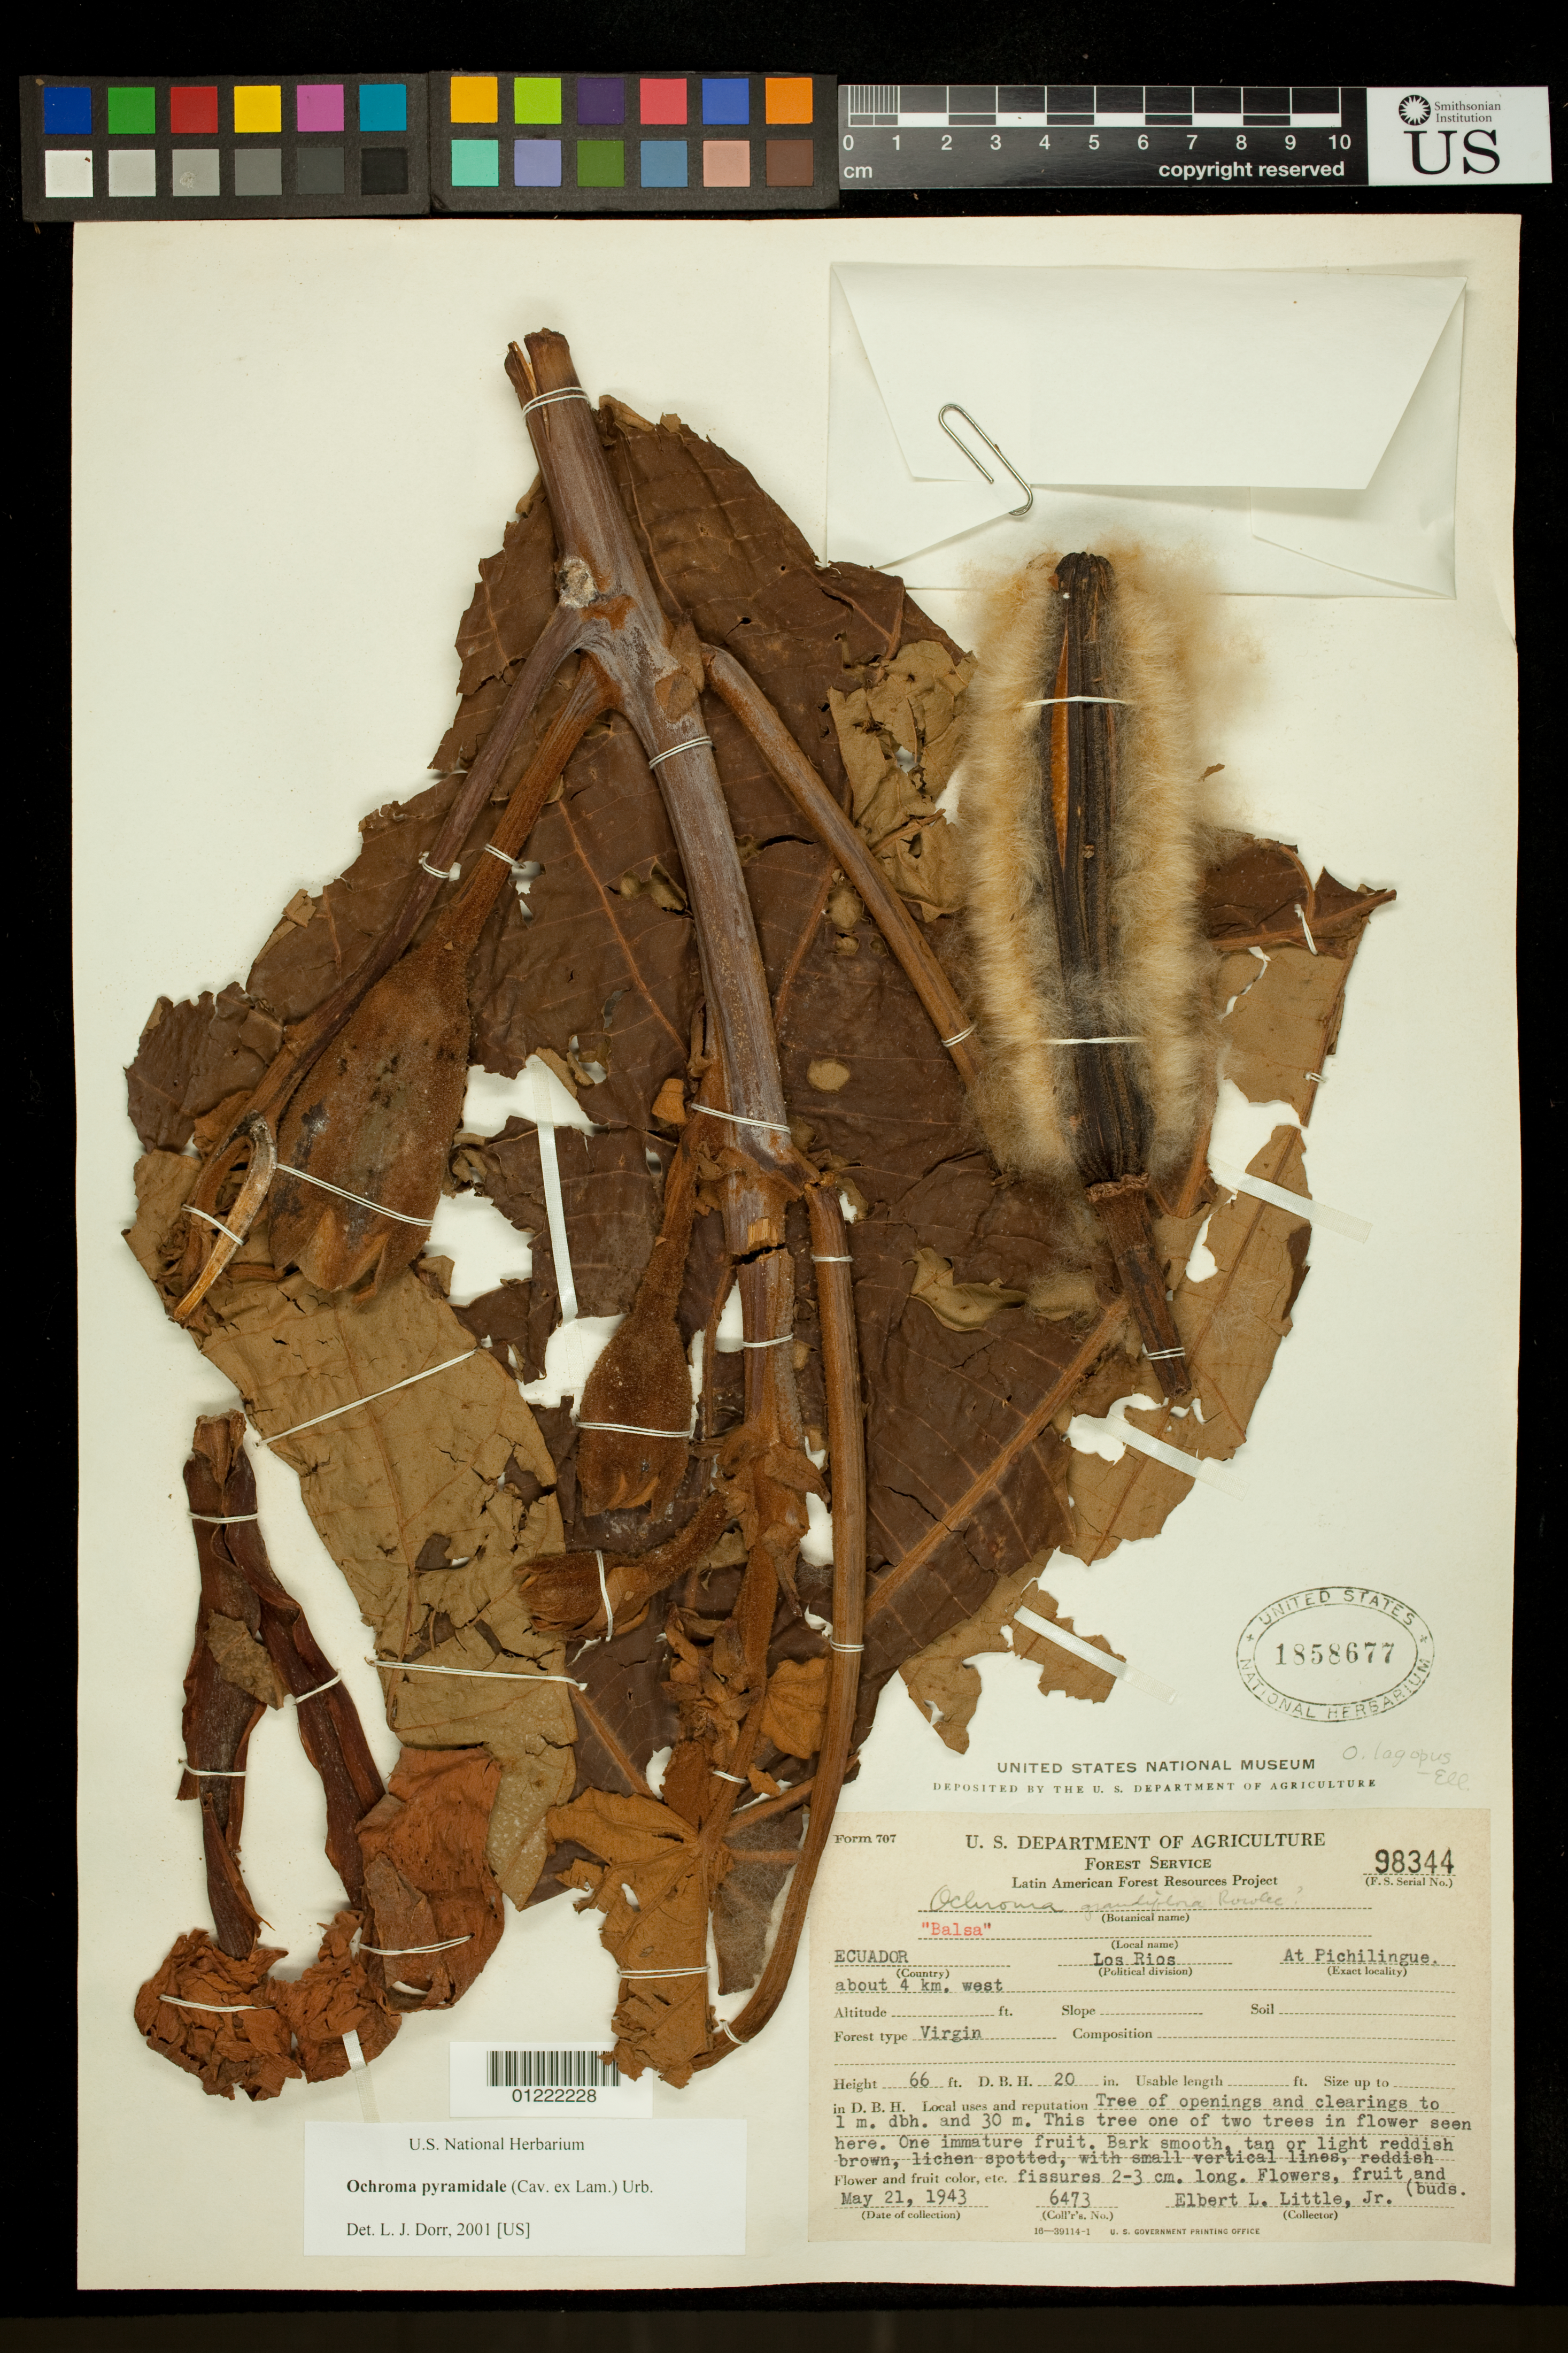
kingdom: Plantae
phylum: Tracheophyta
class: Magnoliopsida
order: Malvales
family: Malvaceae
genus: Ochroma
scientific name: Ochroma pyramidale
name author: (Cav. ex Lam.) Urb.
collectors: E. L. Little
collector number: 6473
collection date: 1943-05-21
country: Ecuador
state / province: Los Rios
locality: At Pichilingue, about 4 km west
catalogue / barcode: US 1858677